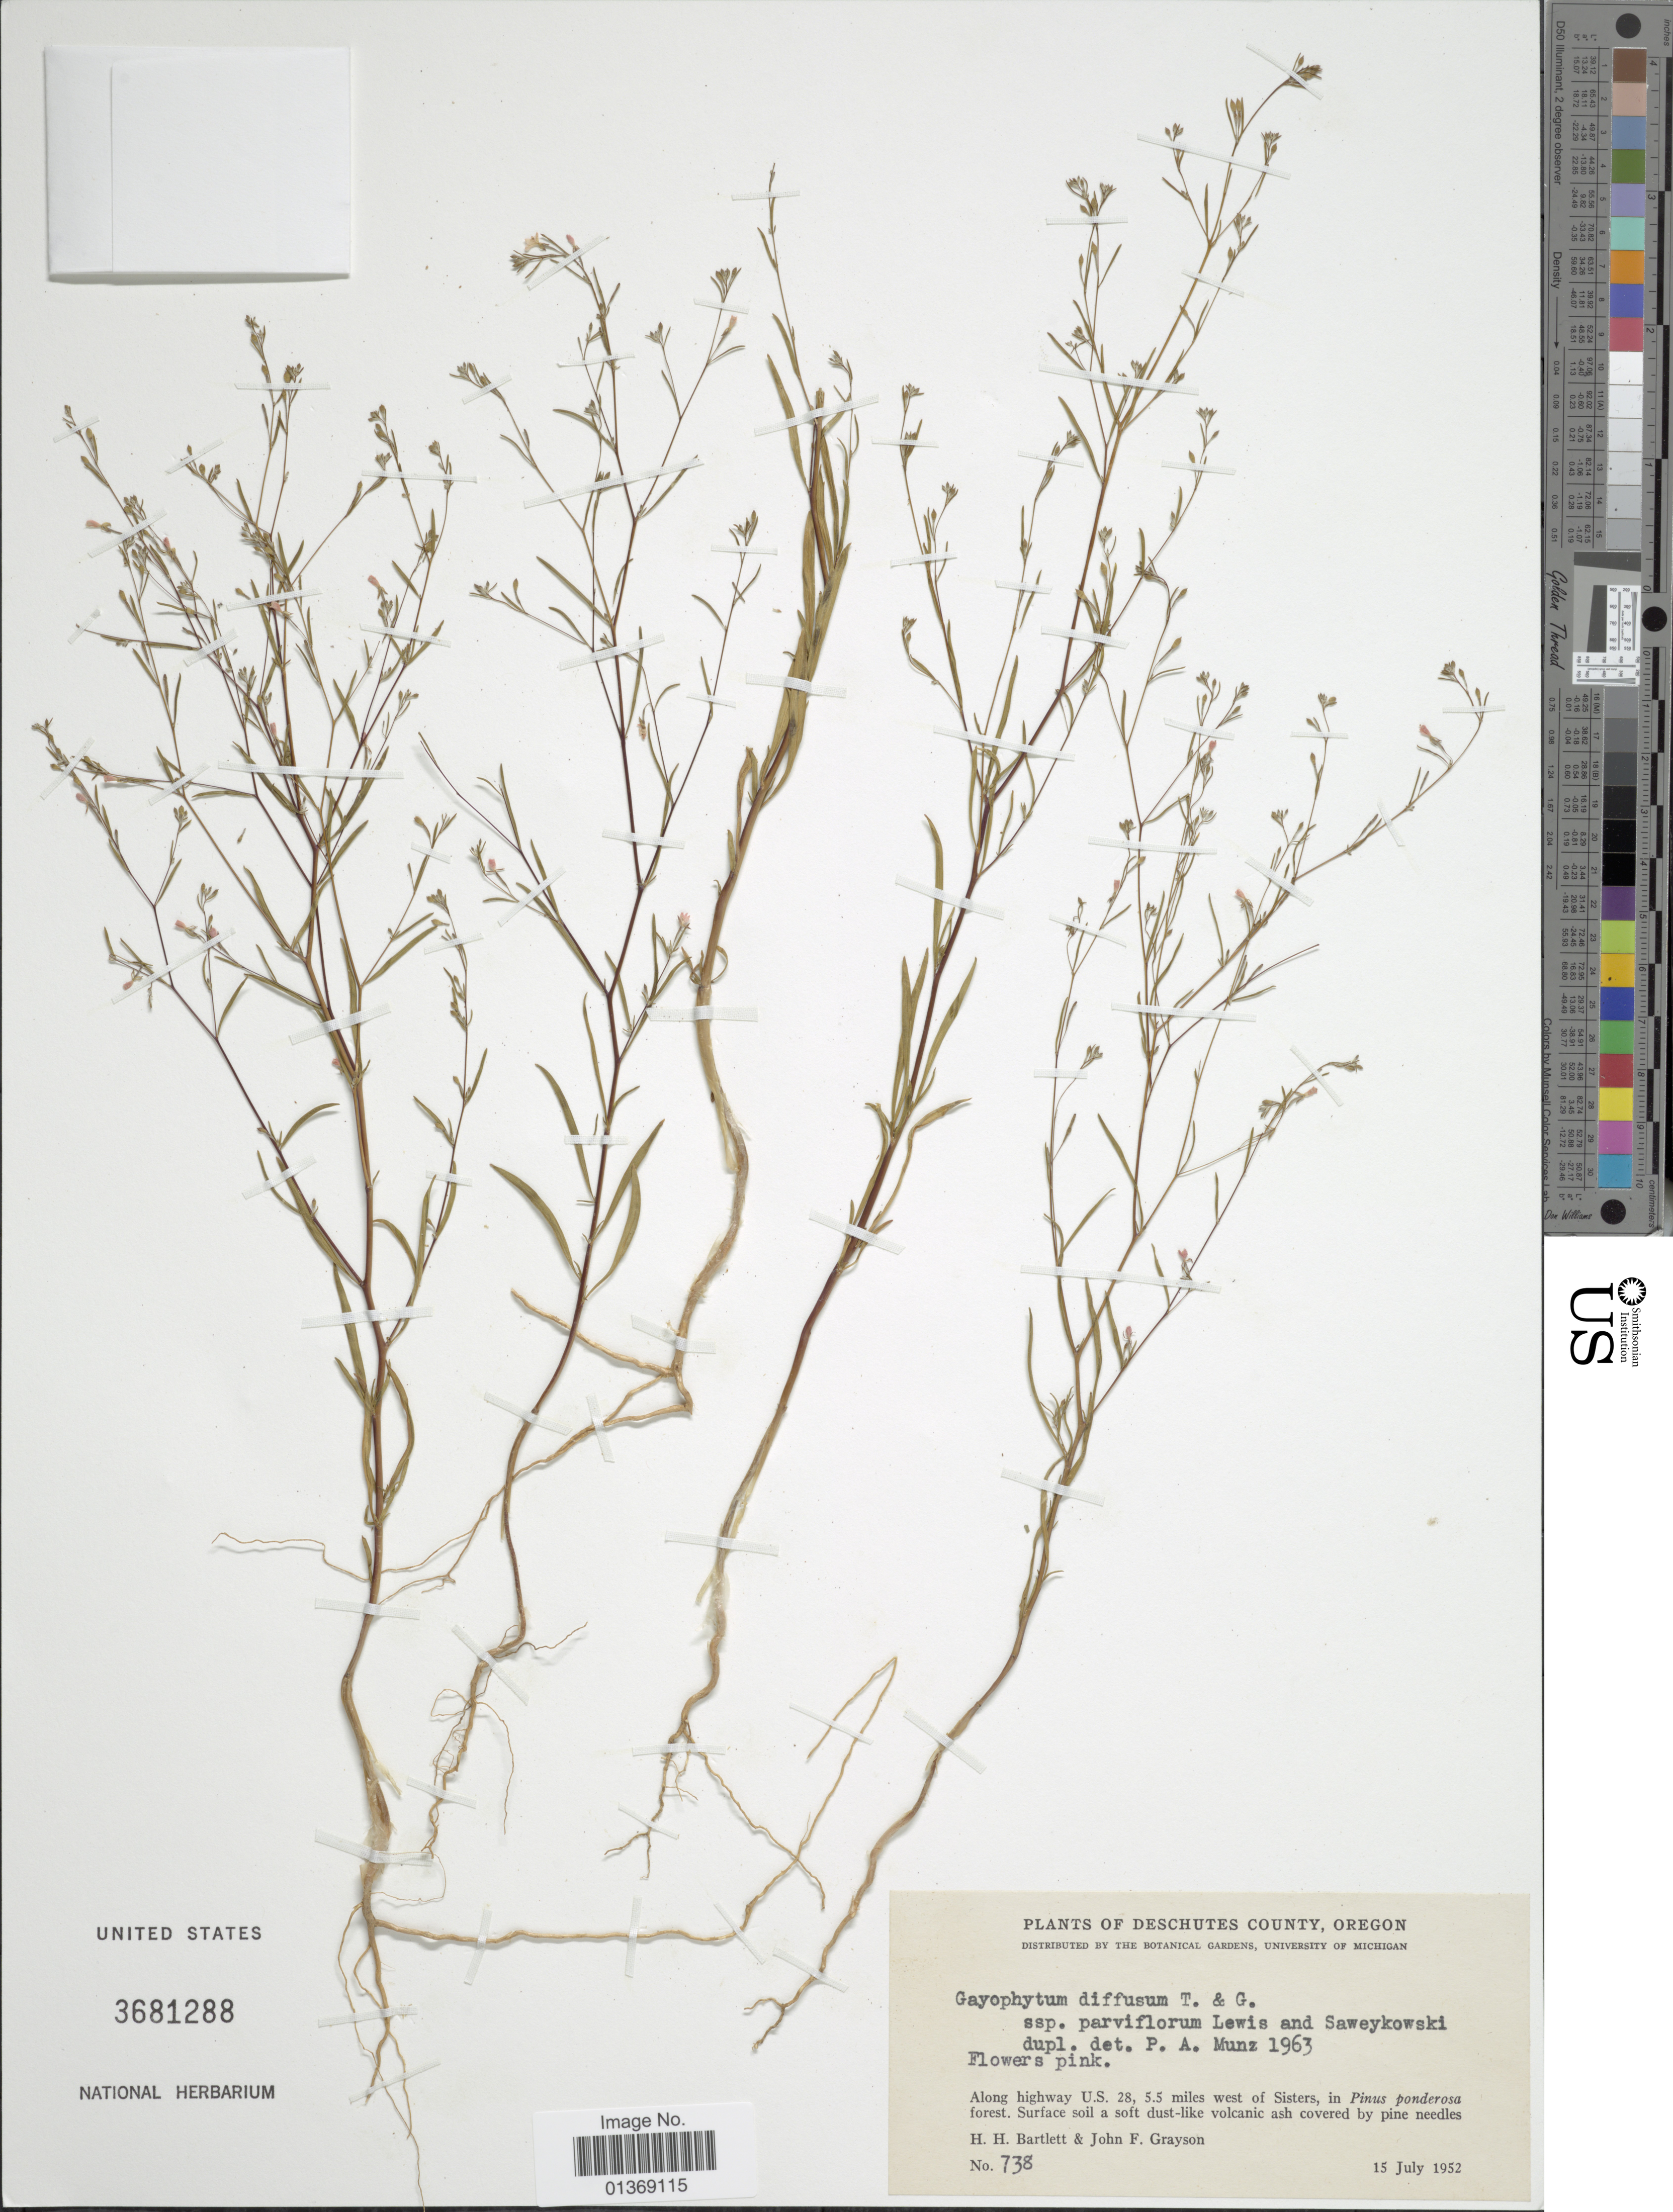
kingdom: Plantae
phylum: Tracheophyta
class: Magnoliopsida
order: Myrtales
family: Onagraceae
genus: Gayophytum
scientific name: Gayophytum diffusum subsp. parviflorum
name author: F. H. Lewis & Szweyk.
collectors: H. H. Bartlett & J. Grayson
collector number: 738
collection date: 1952-07-15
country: United States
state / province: Oregon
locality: Deschutes County, Along highway U.S. 28, 5.5 miles west of Sisters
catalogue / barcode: US 3681288